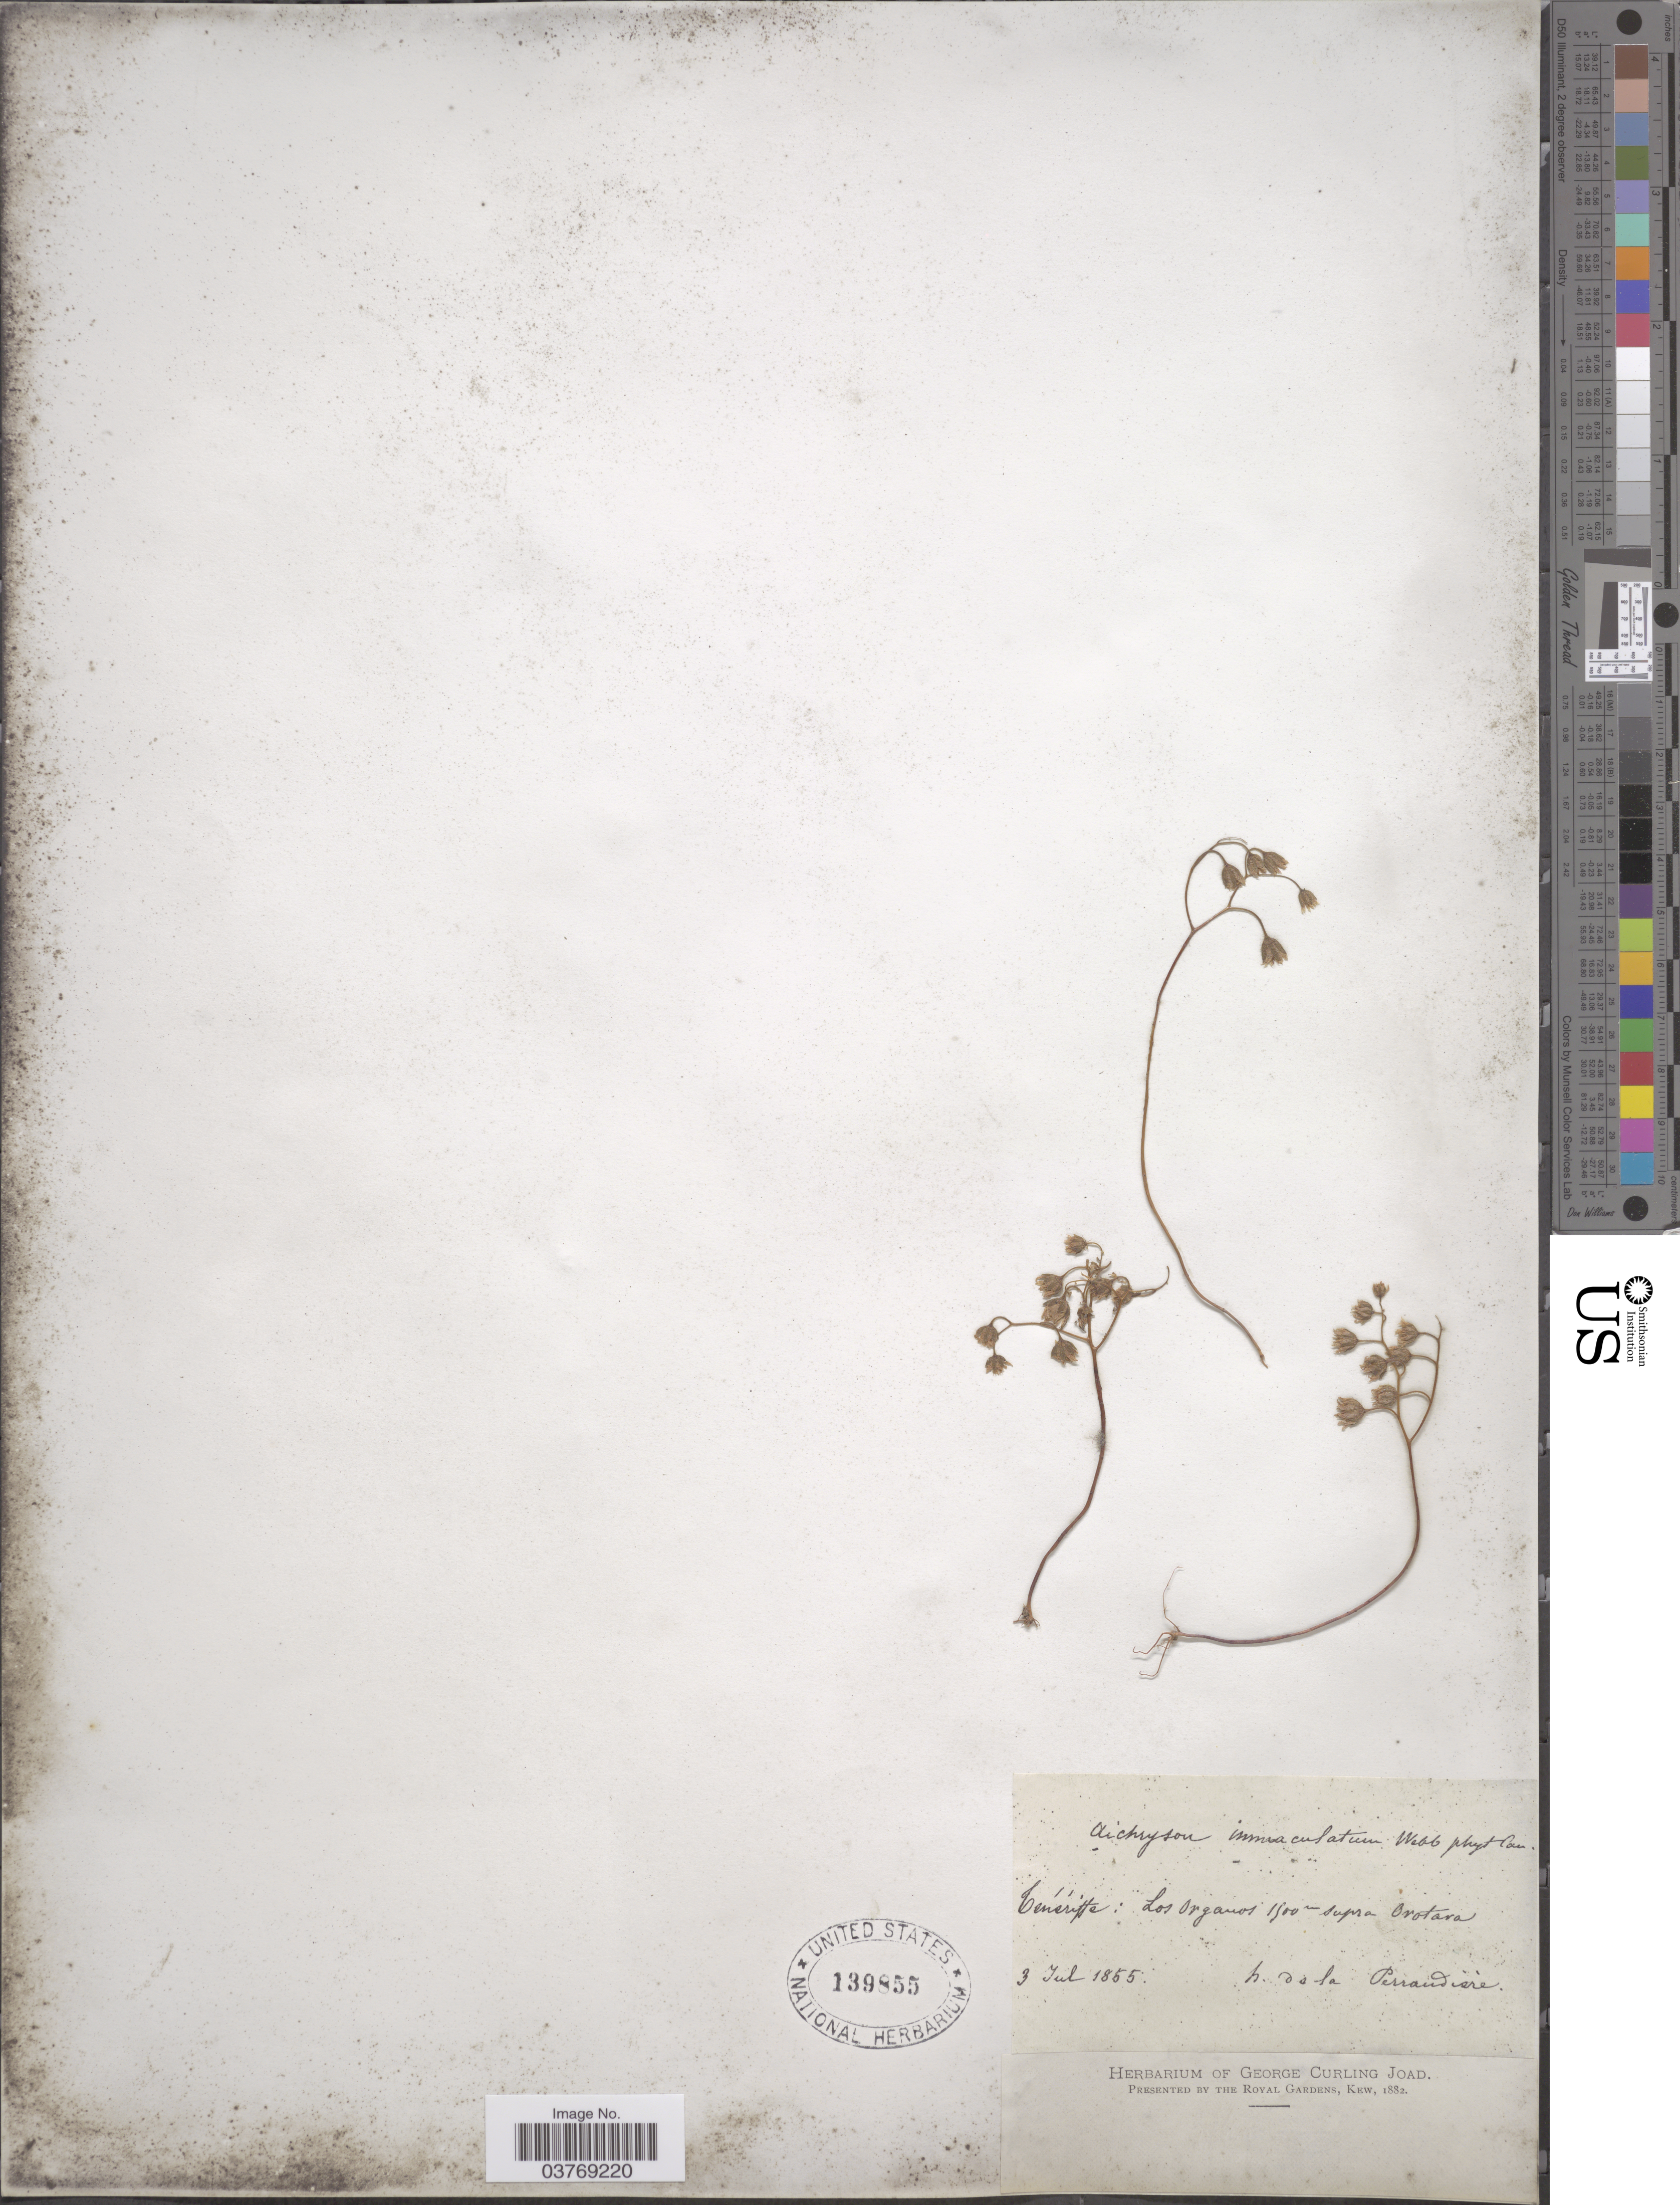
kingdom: Plantae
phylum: Tracheophyta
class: Magnoliopsida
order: Saxifragales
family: Crassulaceae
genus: Aichryson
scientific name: Aichryson immaculatum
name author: Webb ex Christ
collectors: H. de la Perraudière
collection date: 1855-07-03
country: Spain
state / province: Canarias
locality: Teneriffe: Los Organos supra Orotara.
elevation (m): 1900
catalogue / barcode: US 139855